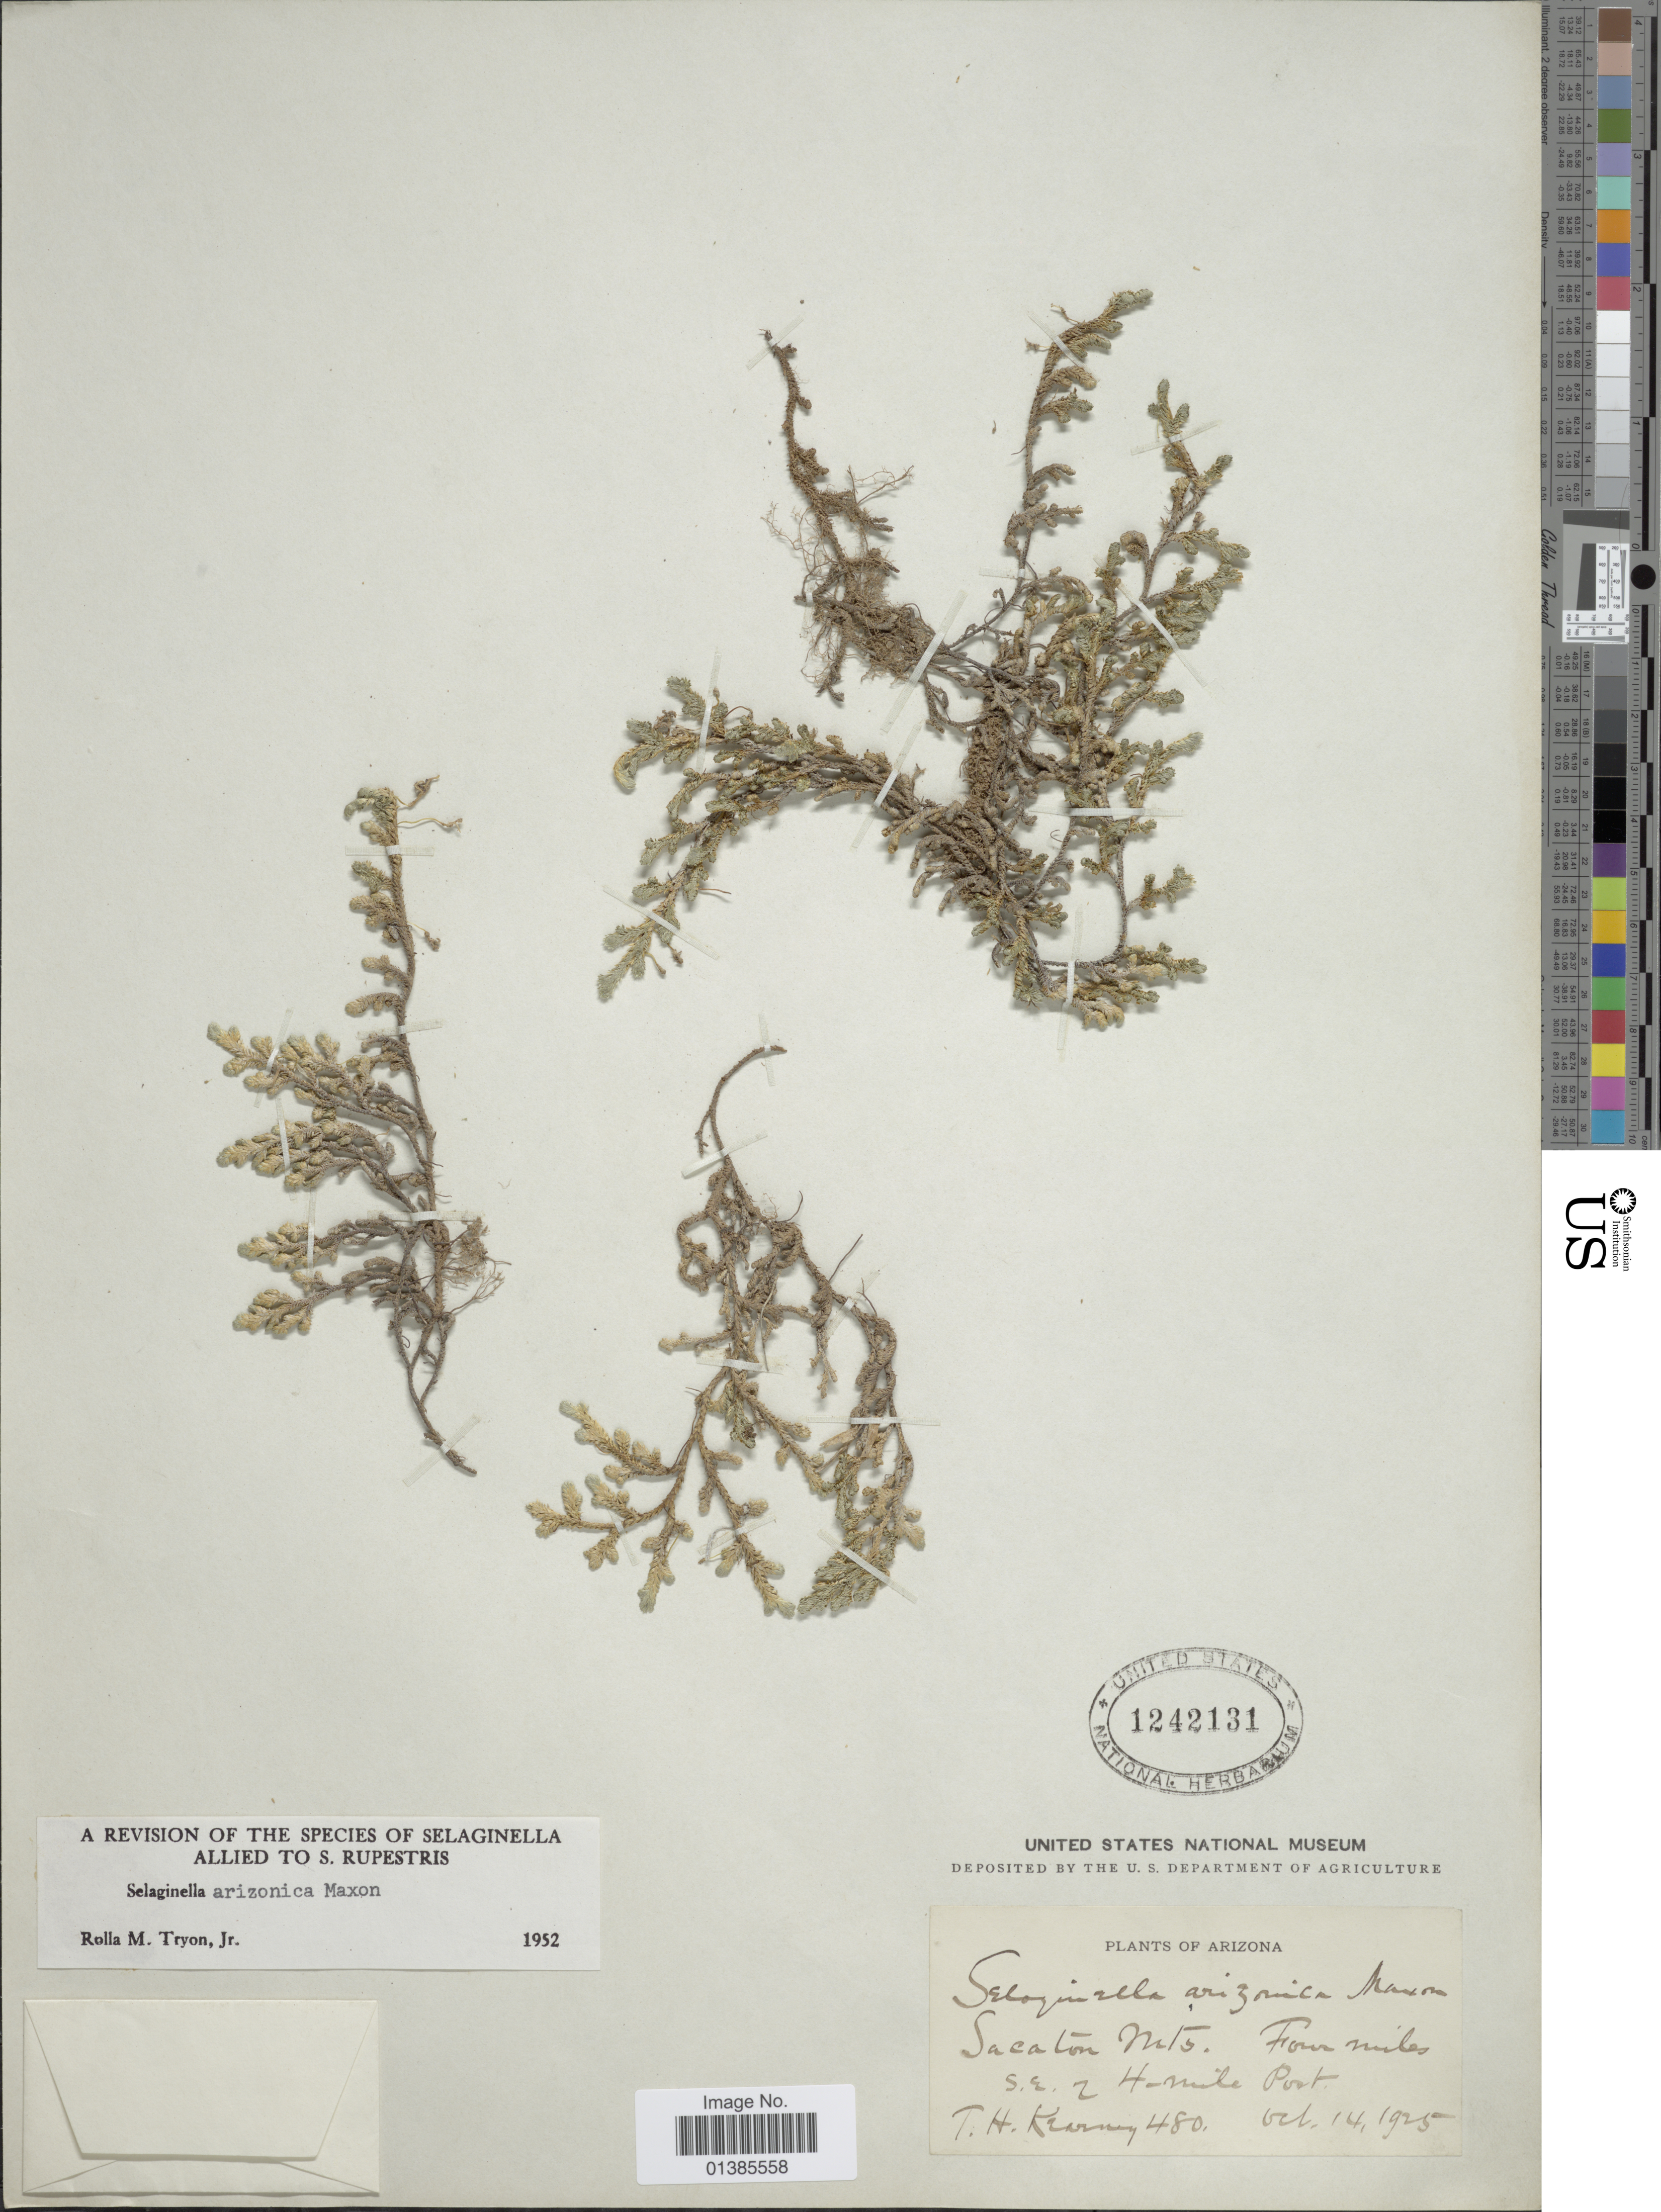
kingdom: Plantae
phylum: Tracheophyta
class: Lycopodiopsida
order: Selaginellales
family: Selaginellaceae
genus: Selaginella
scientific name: Selaginella arizonica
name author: Maxon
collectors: T. H. Kearney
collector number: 480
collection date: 1925-10-14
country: United States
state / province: Arizona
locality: Sacaton Mts. Four miles s.e. of 4-mile Post.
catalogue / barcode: US 1242131